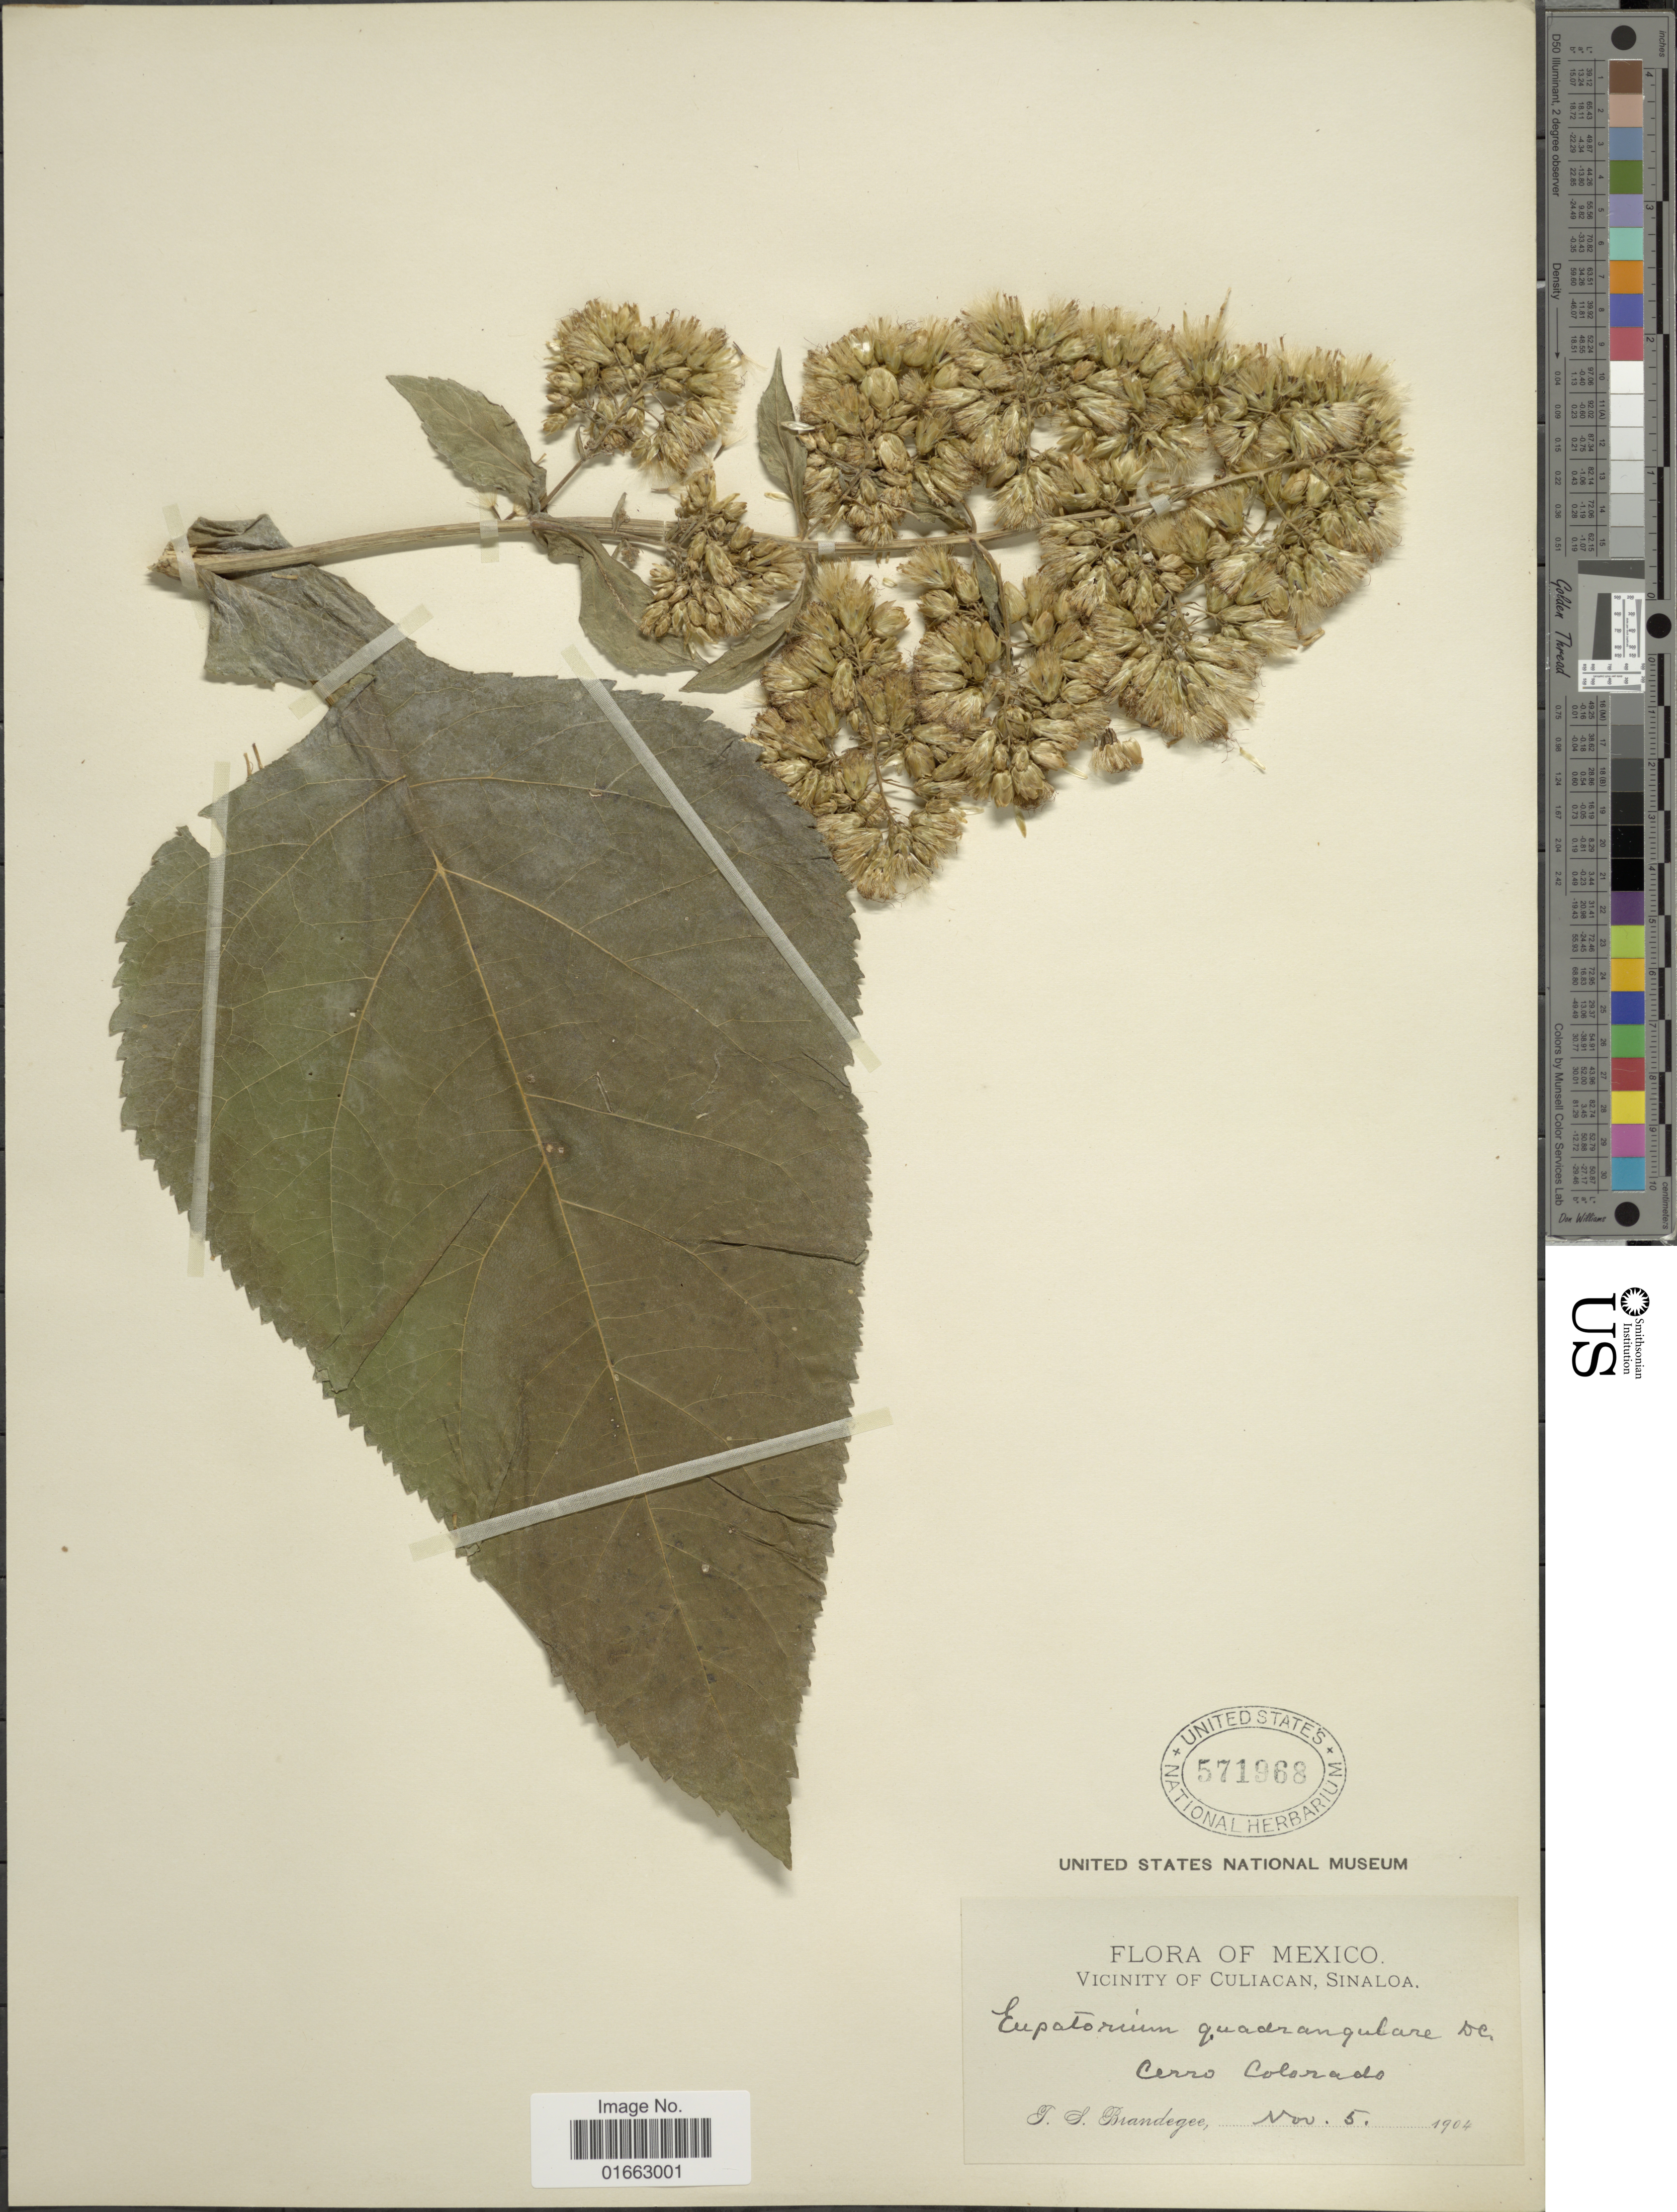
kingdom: Plantae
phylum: Tracheophyta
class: Magnoliopsida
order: Asterales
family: Asteraceae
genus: Critonia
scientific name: Critonia quadrangularis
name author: (DC.) R.M. King & H. Rob.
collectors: T. S. Brandegee (herbarium)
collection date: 1904-11-05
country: Mexico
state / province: Sinaloa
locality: Vicinity of Culiacan, Cerro Colorado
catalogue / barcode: US 571968